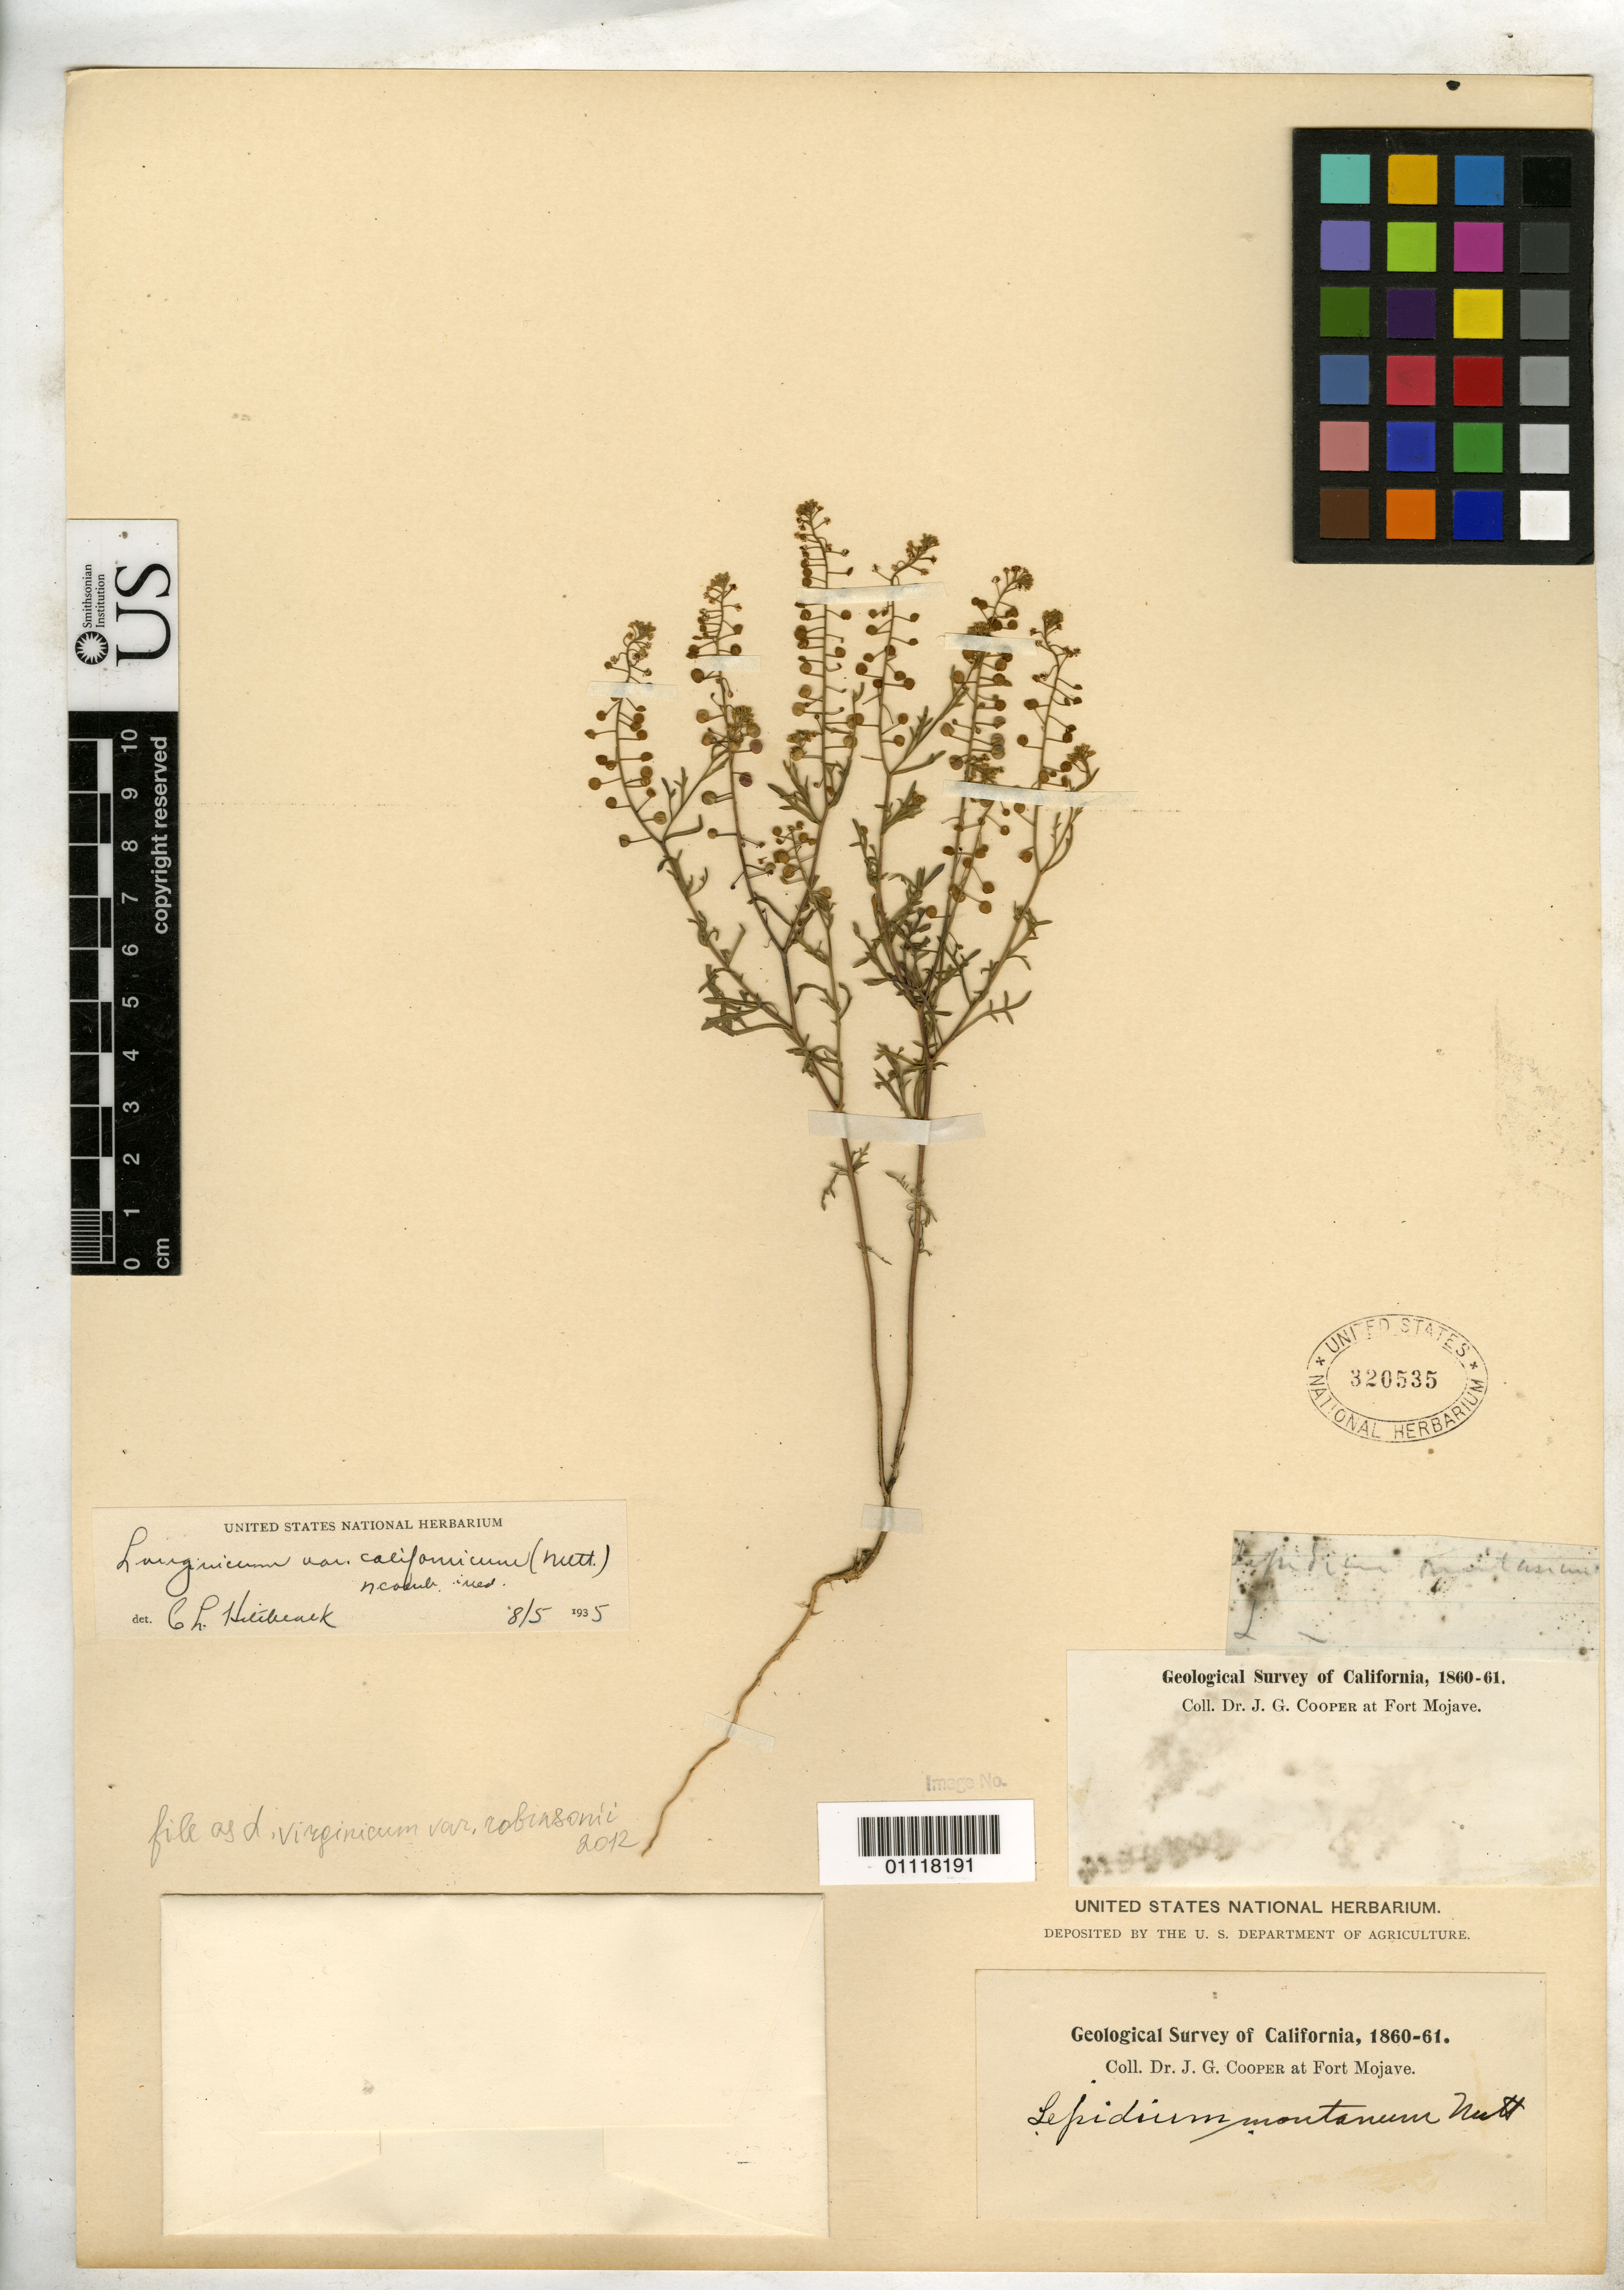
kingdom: Plantae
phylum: Tracheophyta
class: Magnoliopsida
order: Brassicales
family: Brassicaceae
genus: Lepidium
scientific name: Lepidium virginicum var. robinsonii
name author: (Thell.) C.L. Hitchc.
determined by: Hitchcock, C. L.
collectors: J. G. Cooper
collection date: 1860/1861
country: United States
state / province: California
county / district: San Bernardino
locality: Fort Mojave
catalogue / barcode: US 320535